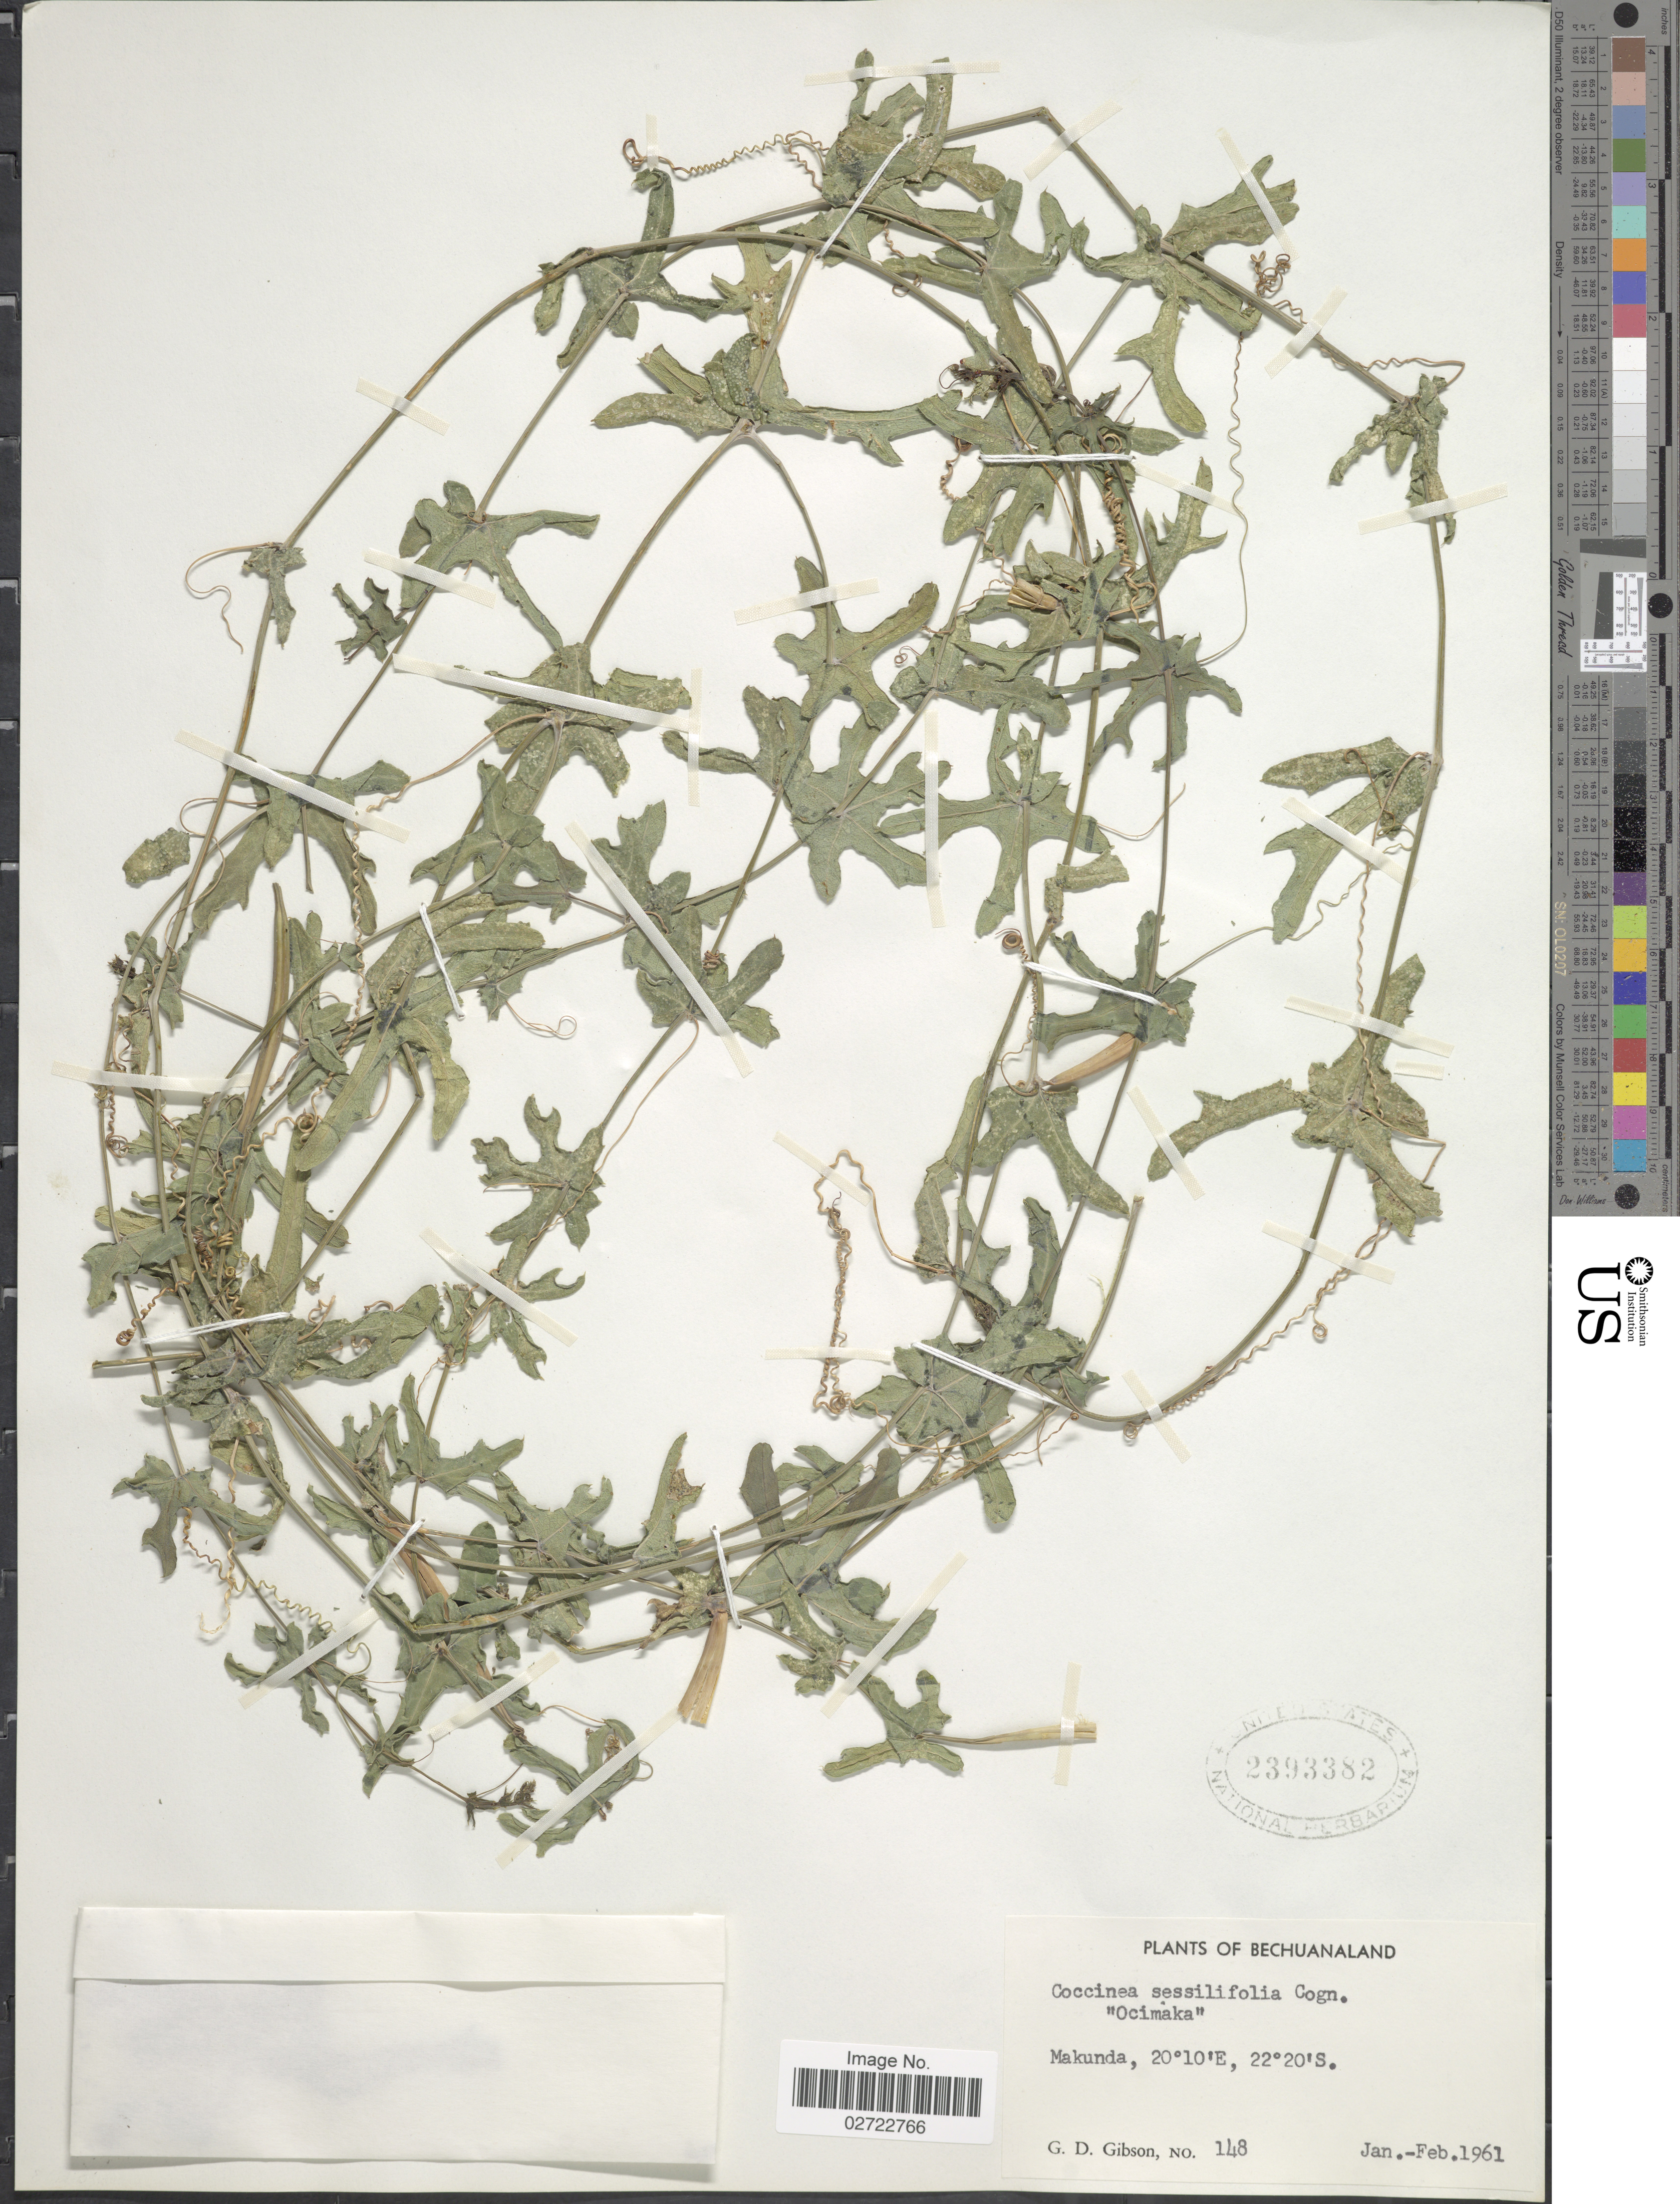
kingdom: Plantae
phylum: Tracheophyta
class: Magnoliopsida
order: Cucurbitales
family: Cucurbitaceae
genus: Coccinia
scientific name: Coccinia sessilifolia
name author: (Sond.) Cogn.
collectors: G. D. Gibson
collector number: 148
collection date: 1961-01/1961-02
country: Botswana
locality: Bechuanaland. Makunda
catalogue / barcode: US 2393382